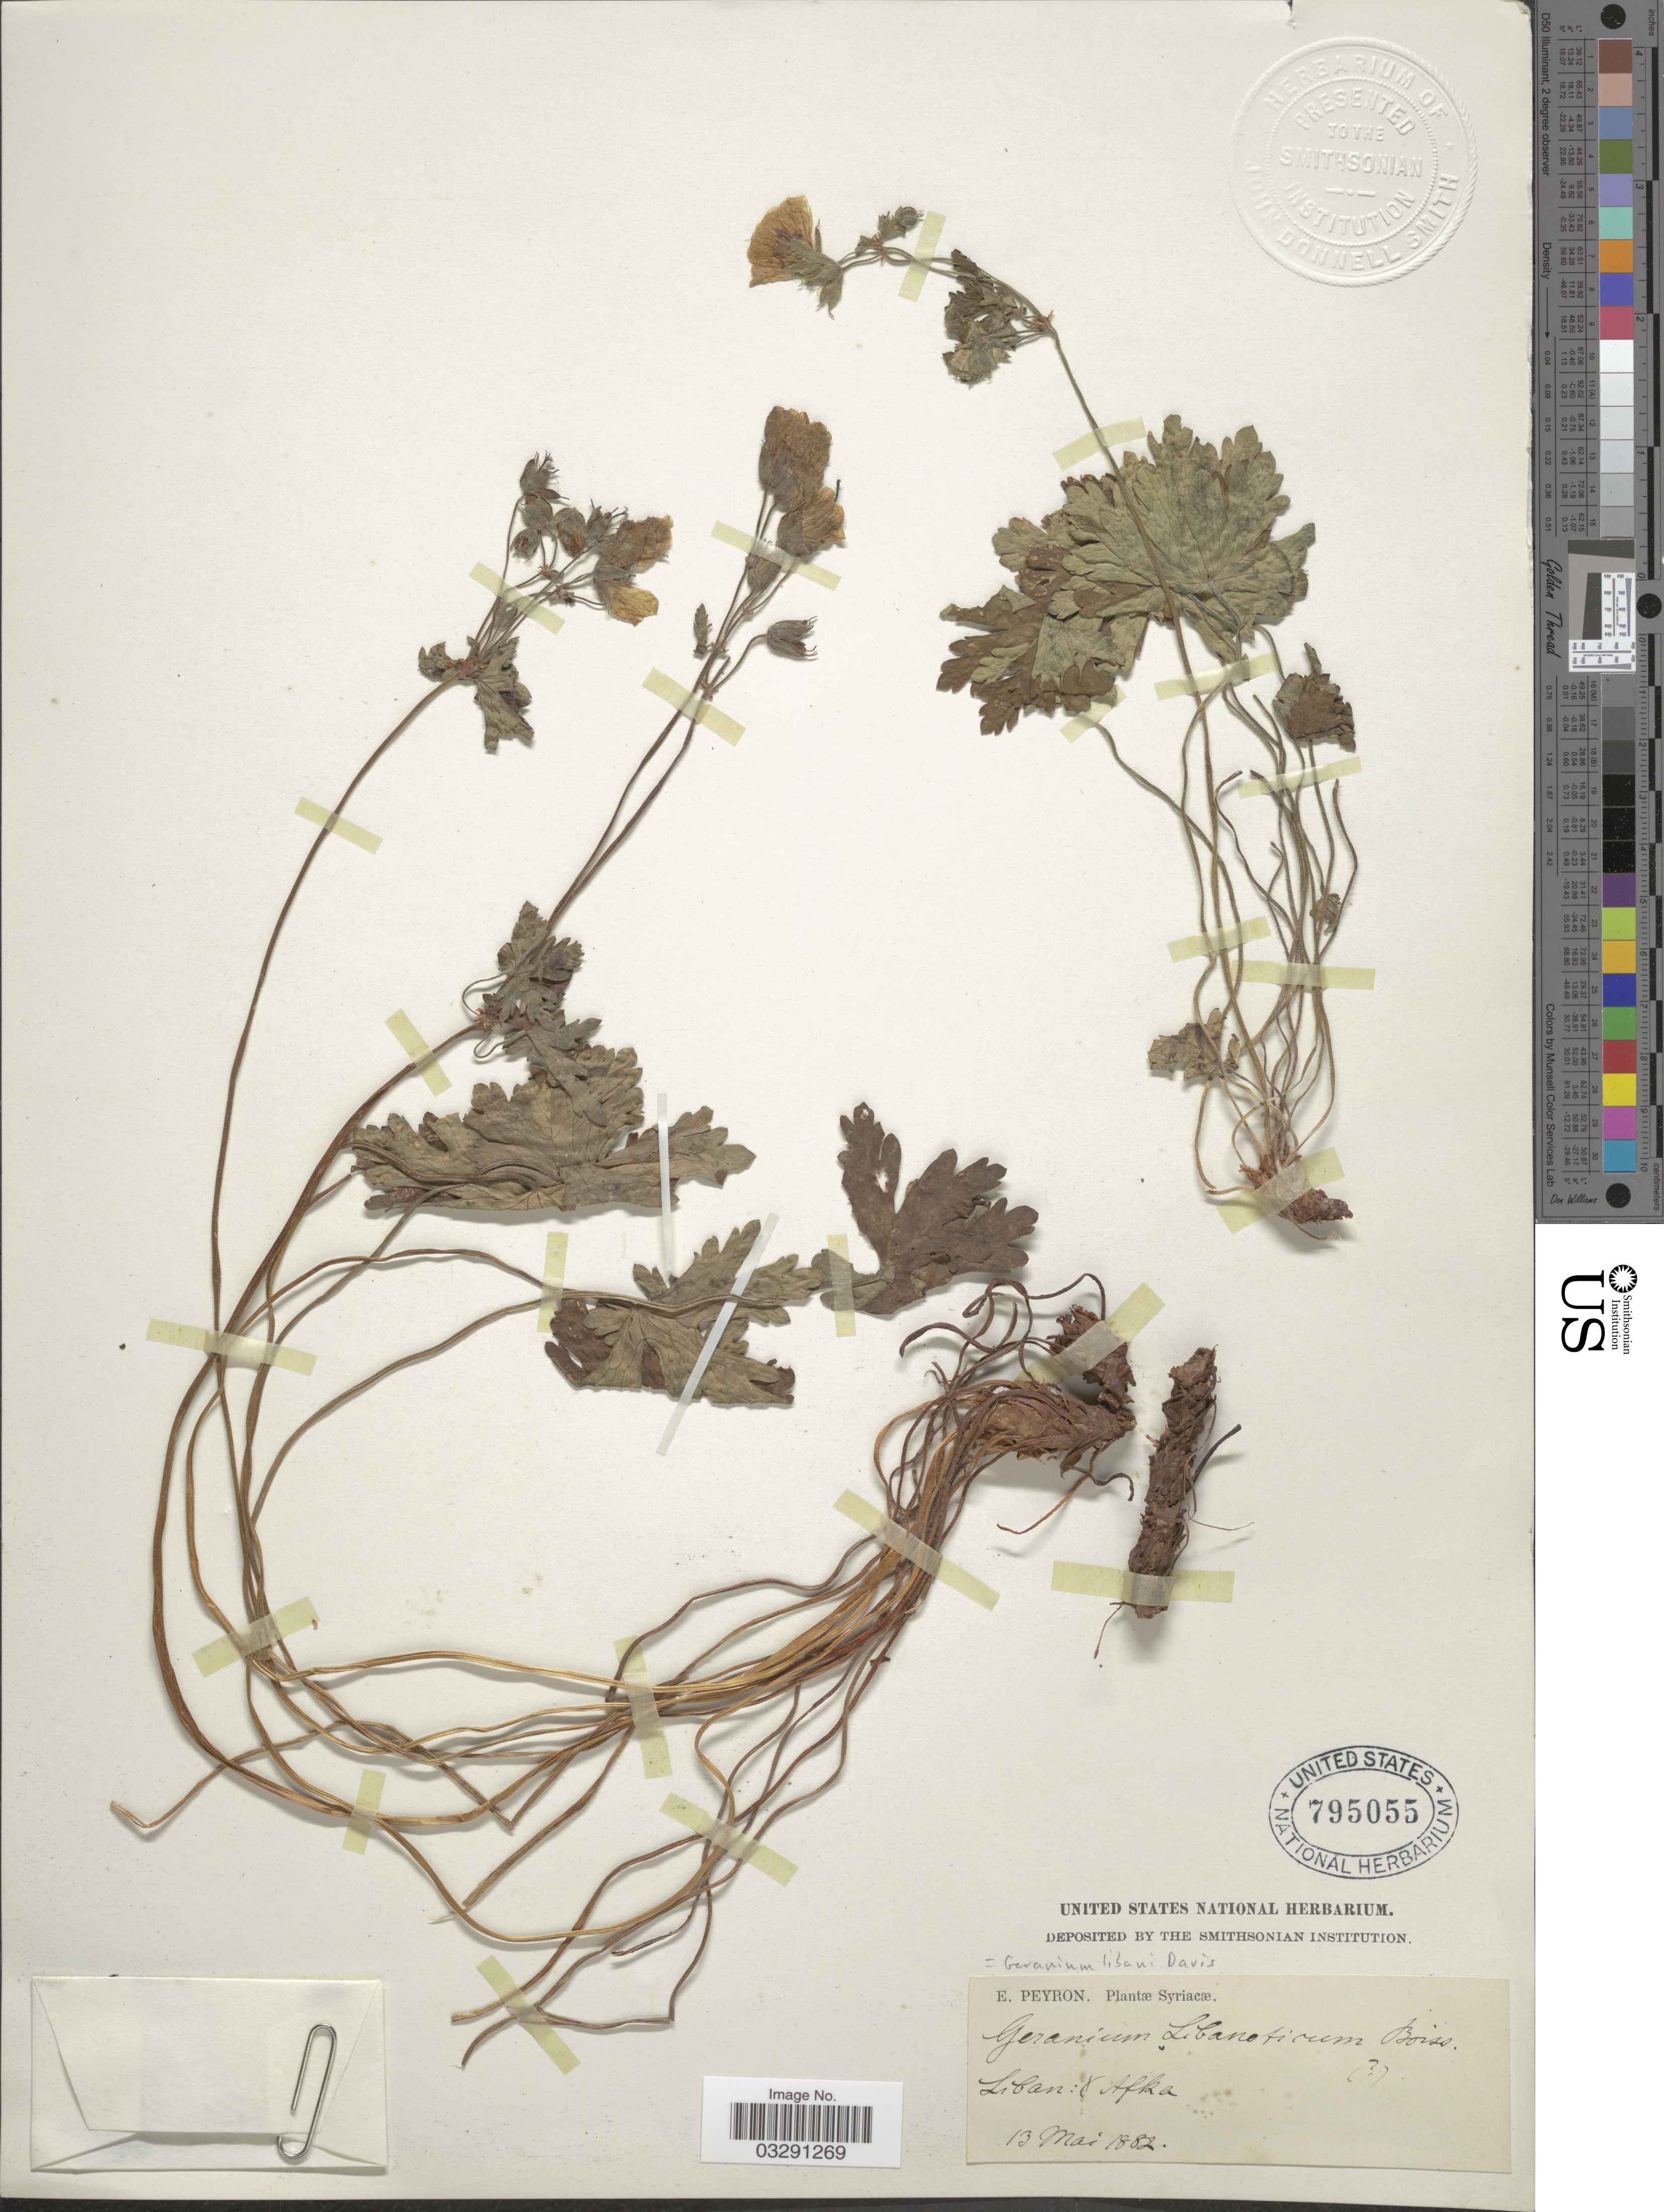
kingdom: Plantae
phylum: Tracheophyta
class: Magnoliopsida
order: Geraniales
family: Geraniaceae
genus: Geranium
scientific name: Geranium libani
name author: P.H. Davis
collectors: E. Peyron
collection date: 1882-05-13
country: Syria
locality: Liban: Afka.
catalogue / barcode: US 795055